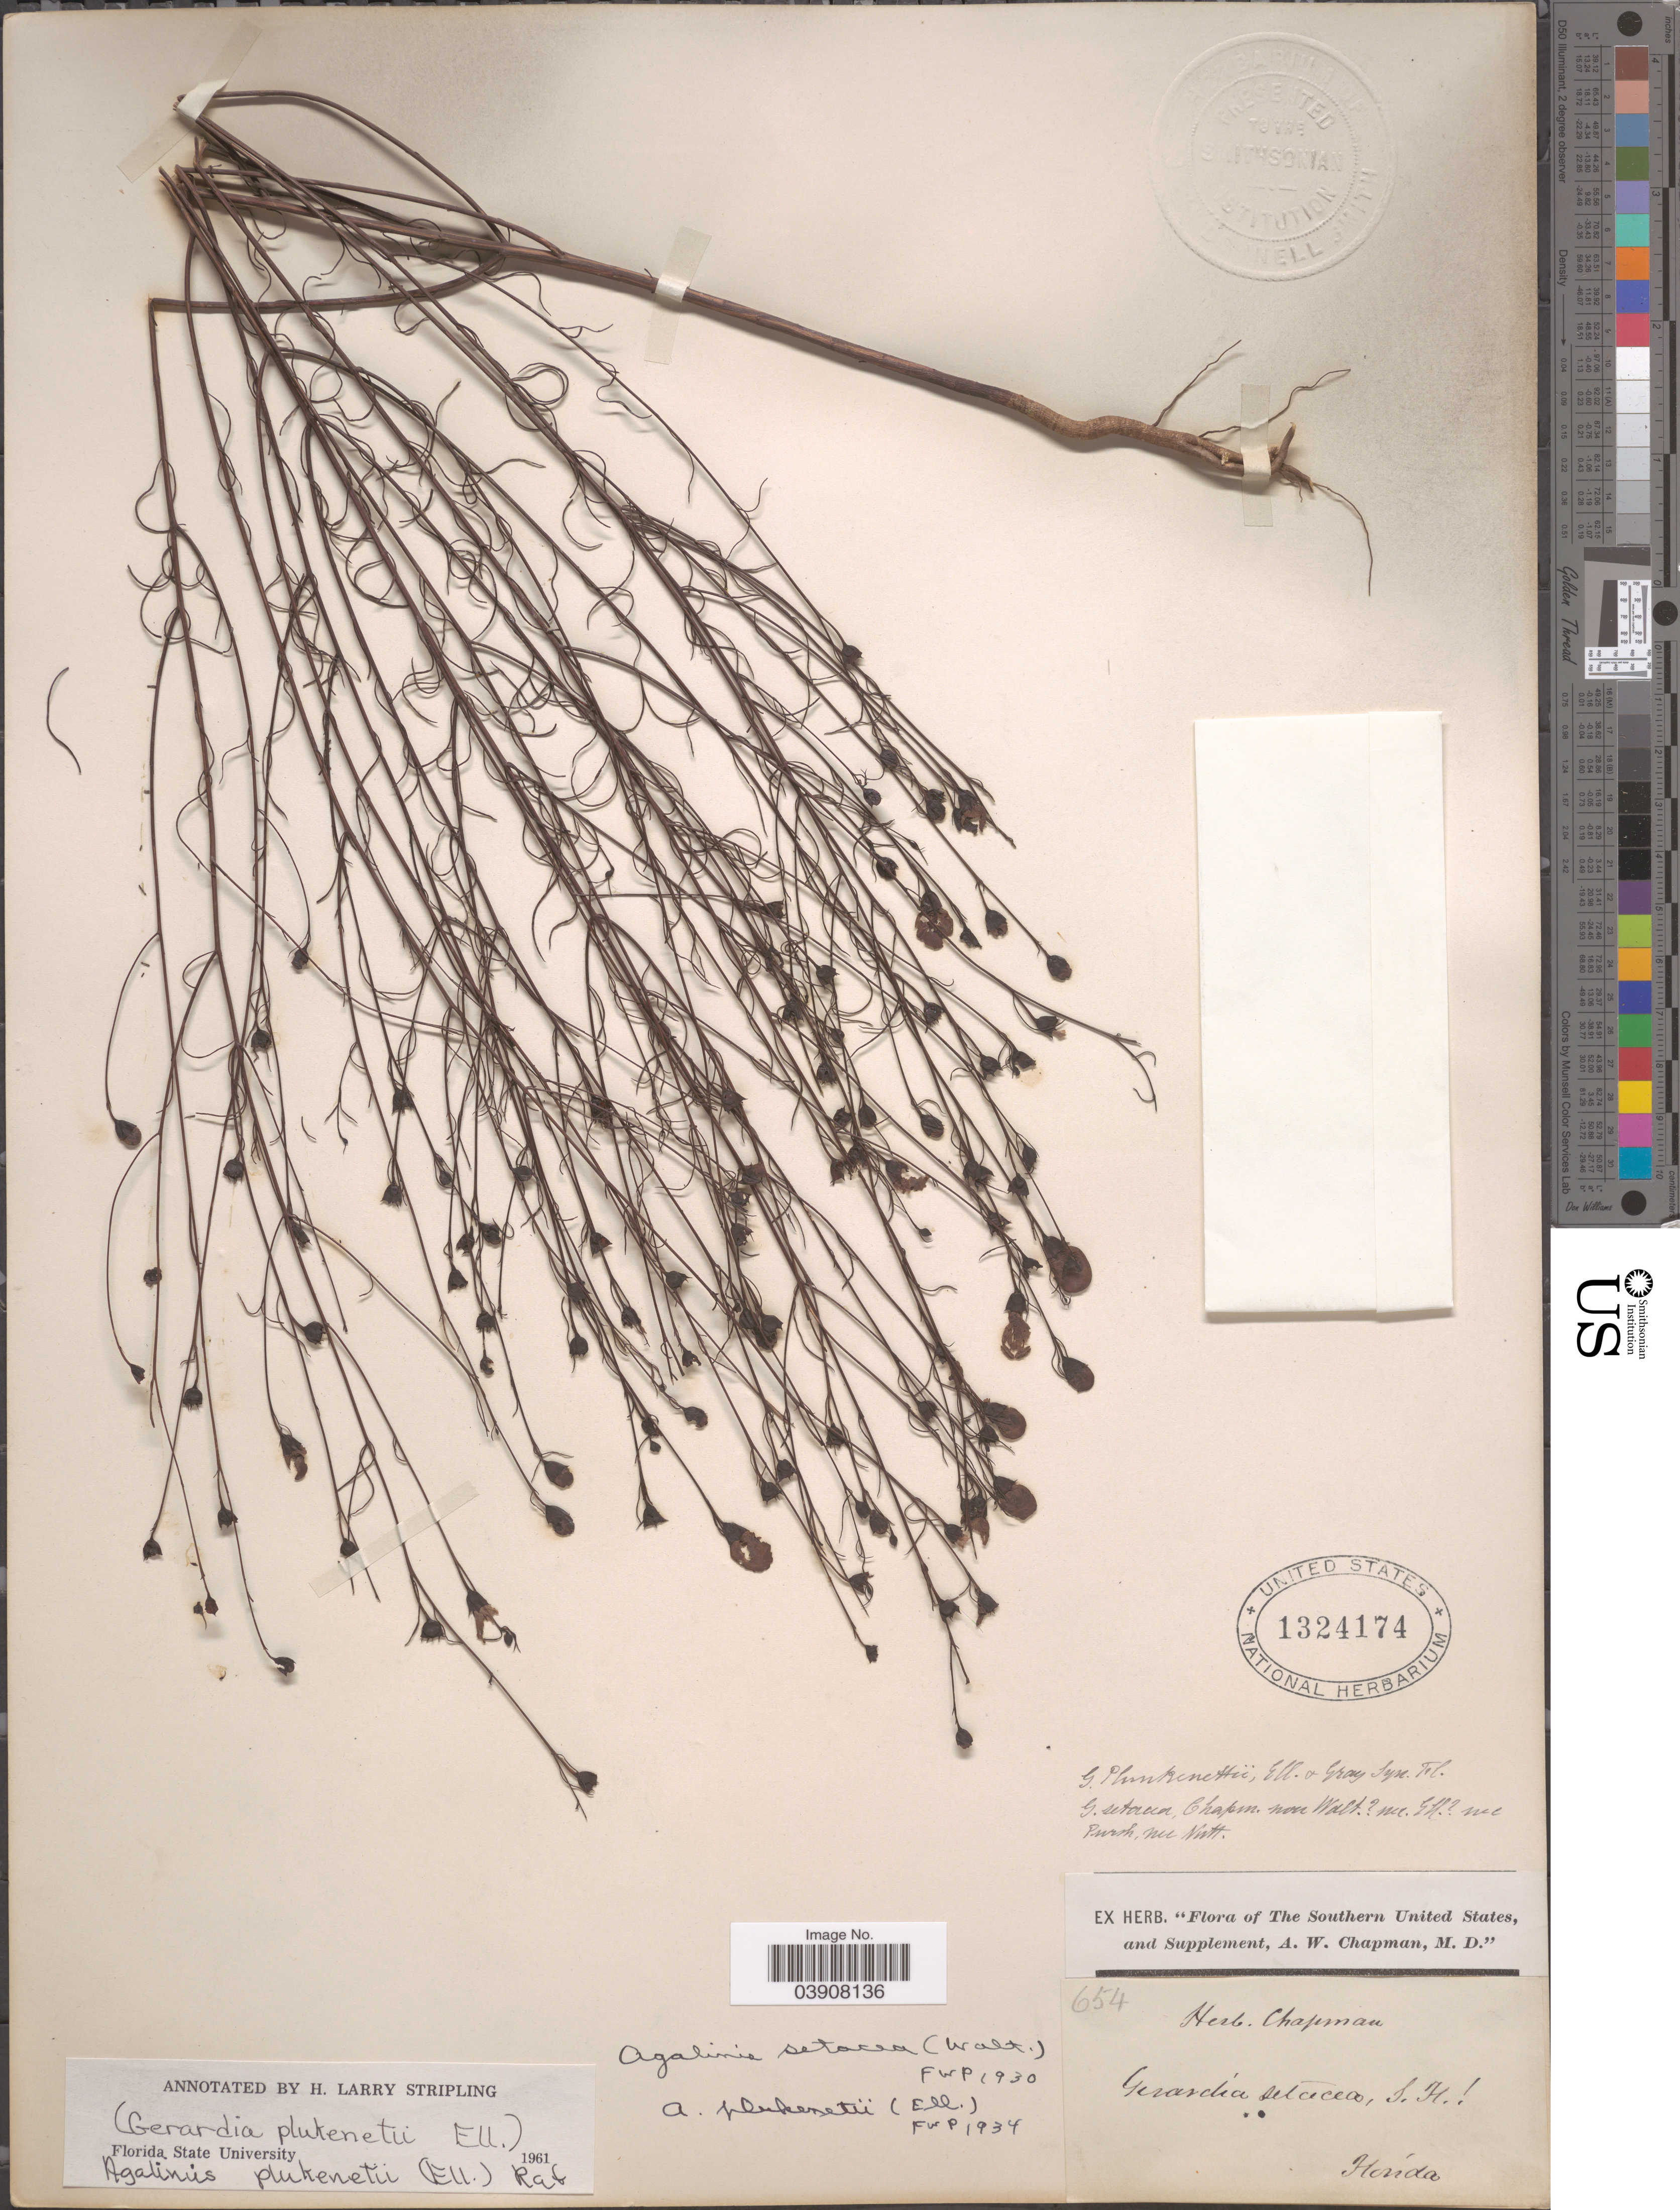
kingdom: Plantae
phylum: Tracheophyta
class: Magnoliopsida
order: Lamiales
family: Orobanchaceae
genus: Agalinis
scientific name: Agalinis plukenetii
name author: (Elliott) Raf.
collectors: A. W. Chapman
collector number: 654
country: United States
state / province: Florida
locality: The Southern United States.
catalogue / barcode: US 1324174